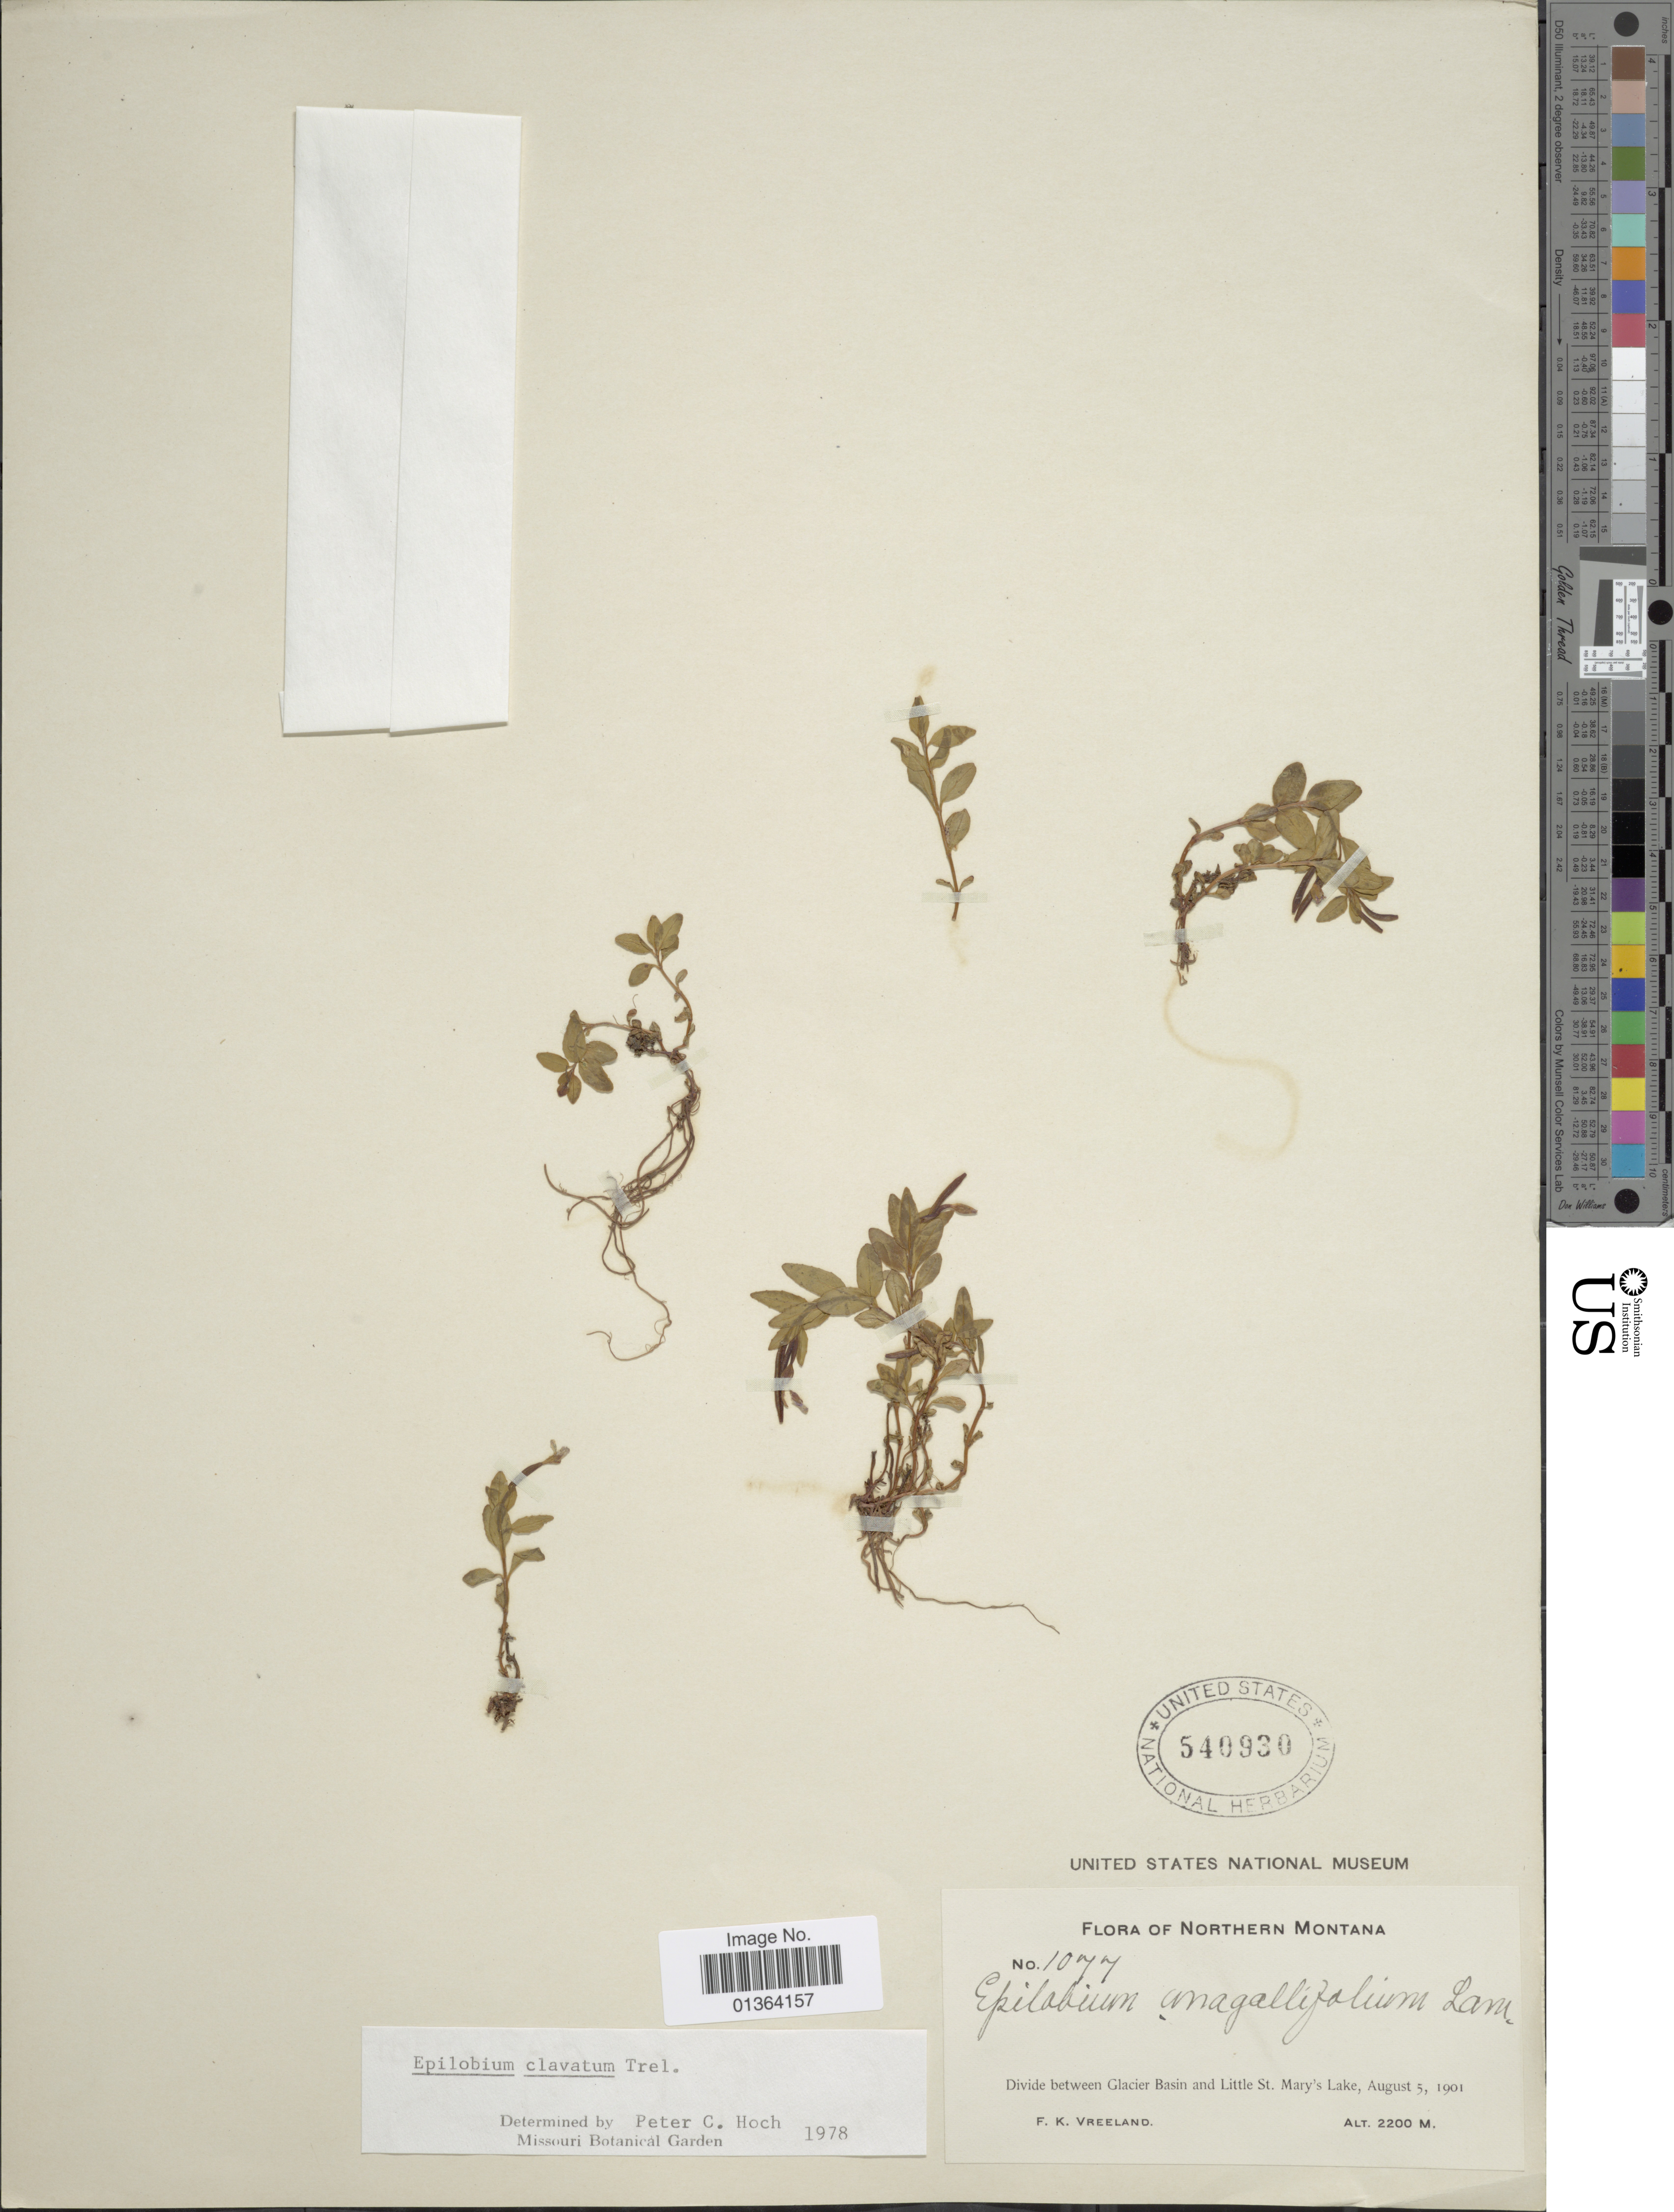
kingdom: Plantae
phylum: Tracheophyta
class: Magnoliopsida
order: Myrtales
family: Onagraceae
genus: Epilobium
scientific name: Epilobium clavatum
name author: Hausskn.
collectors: F. Vreeland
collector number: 1077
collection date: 1901-08-05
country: United States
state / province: Montana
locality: Northern Montana. Divide between Glacier Basin and Little St. Mary's Lake.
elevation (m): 2200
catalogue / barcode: US 540930